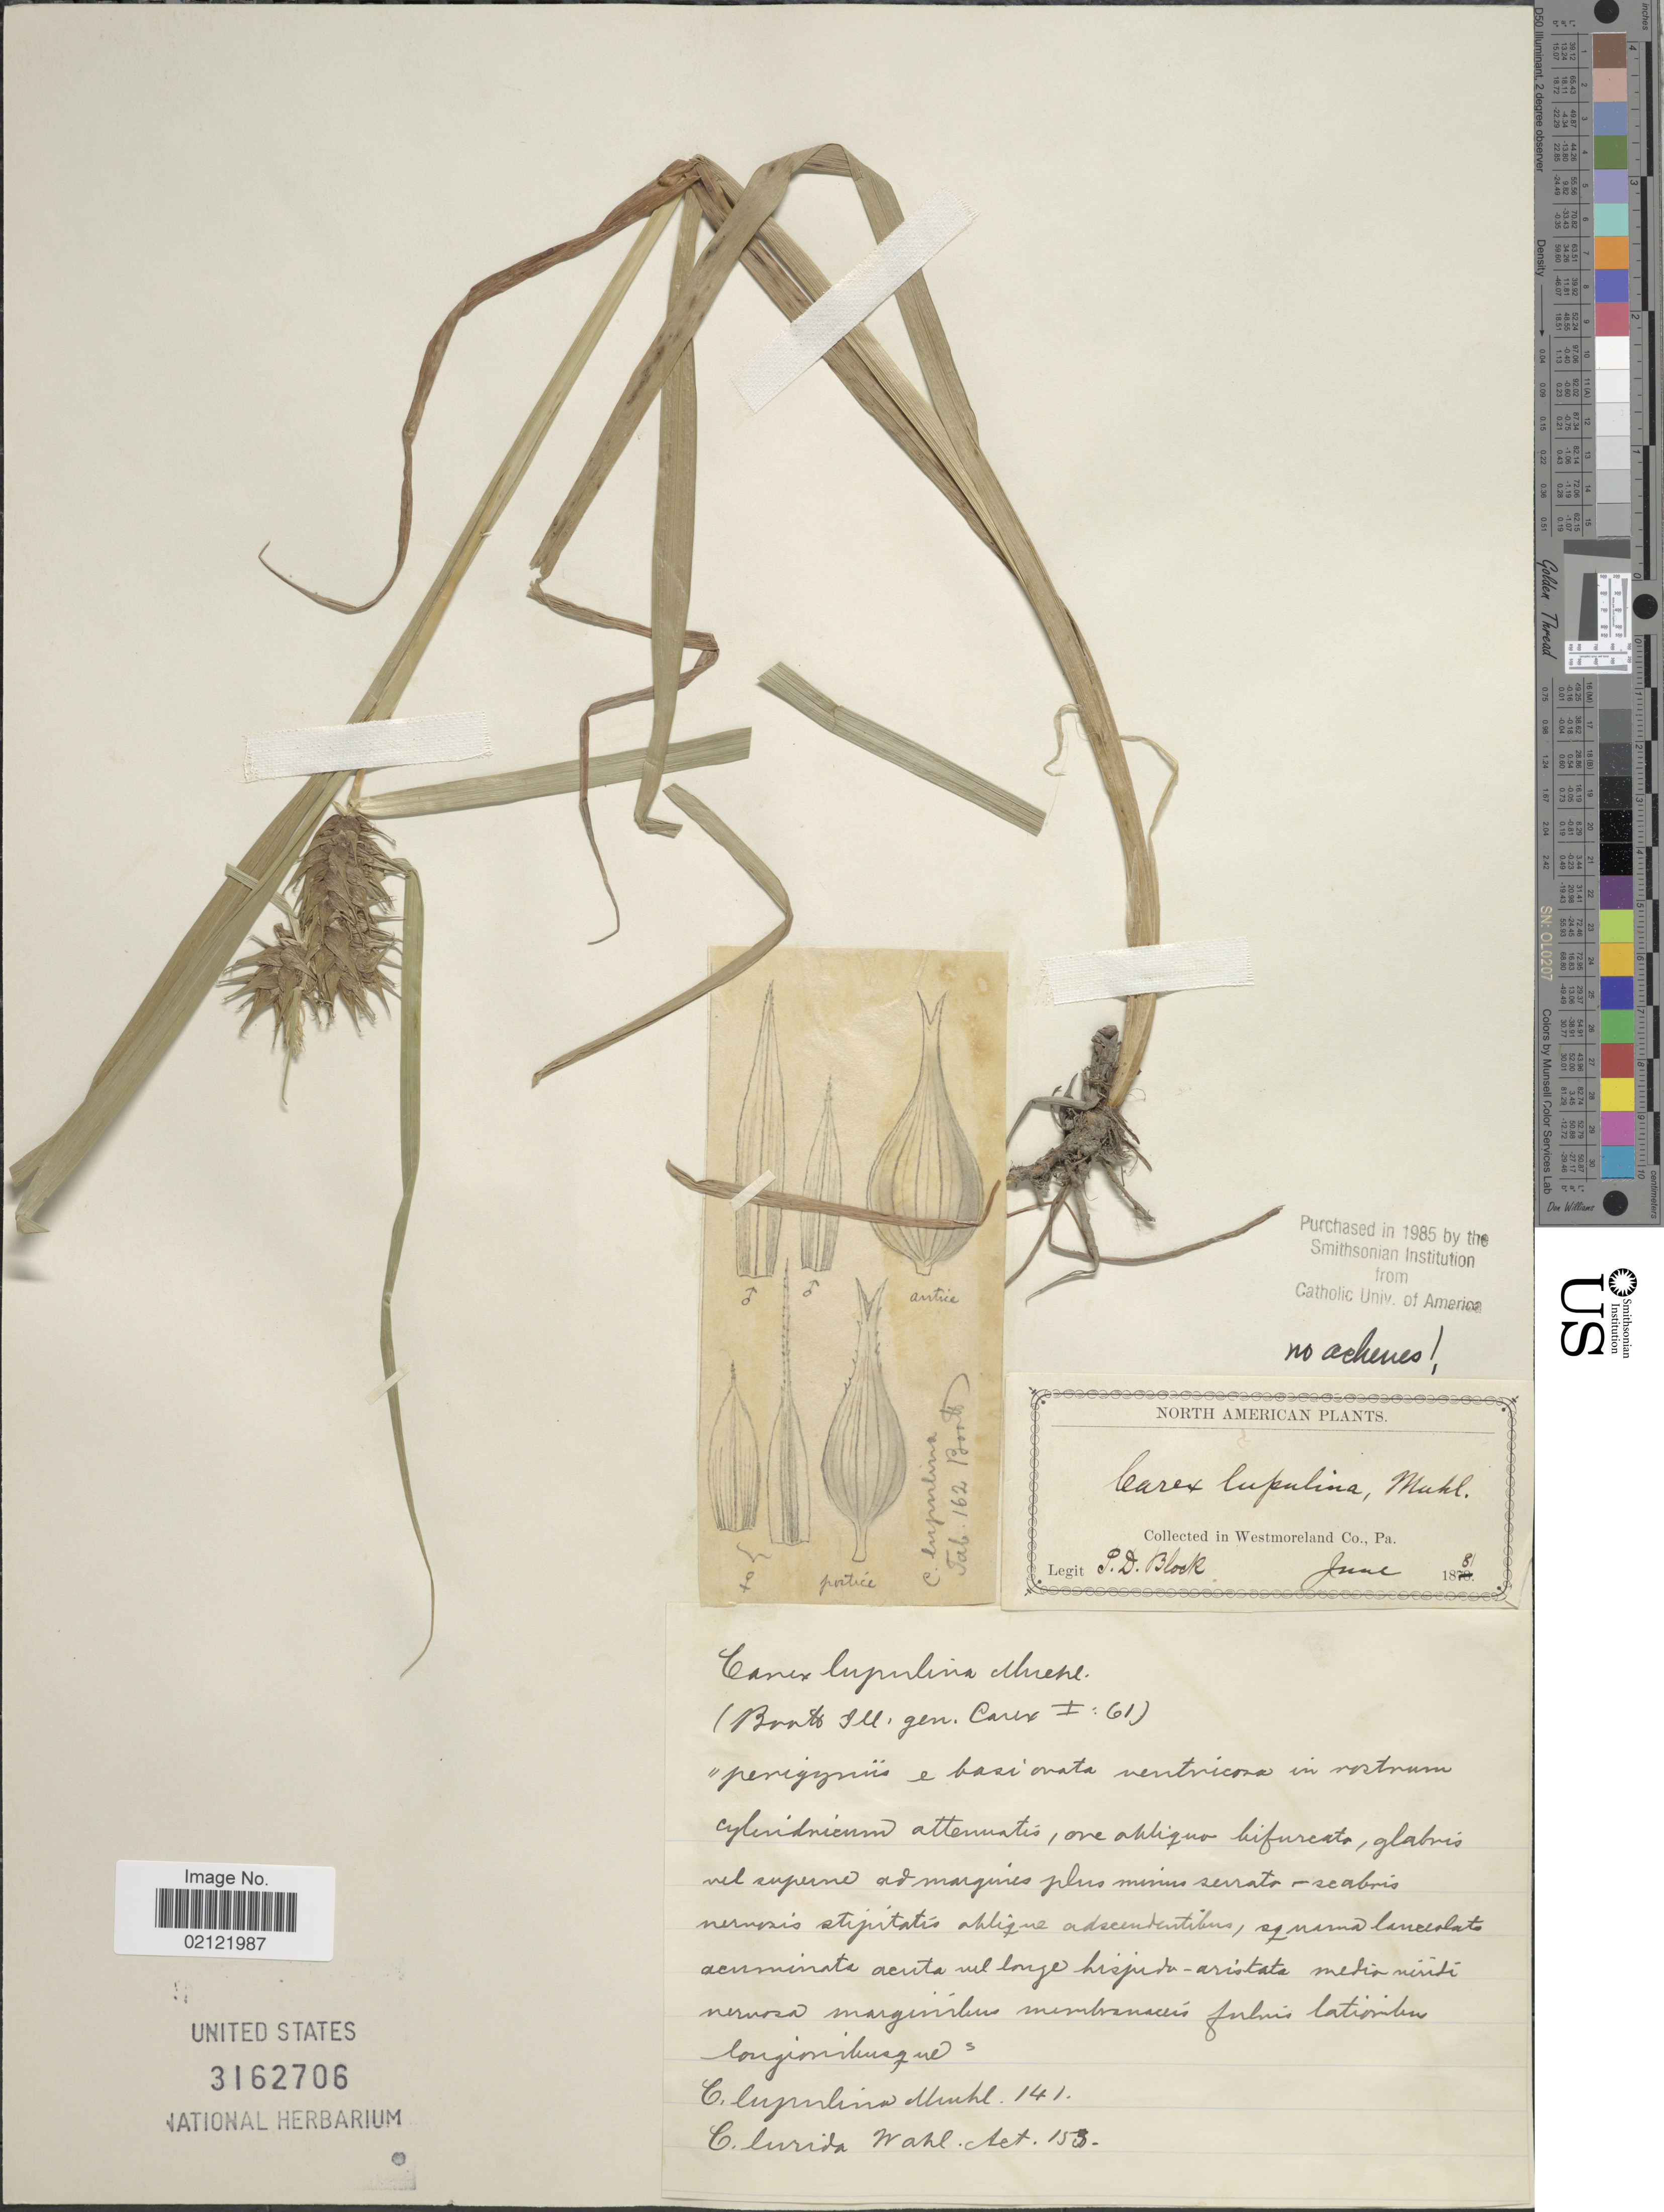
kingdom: Plantae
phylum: Tracheophyta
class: Liliopsida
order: Poales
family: Cyperaceae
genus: Carex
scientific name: Carex lupulina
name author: Muhl. ex Willd.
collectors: P. De Block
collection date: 1881-06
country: United States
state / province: Pennsylvania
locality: Collected in Westmoreland Co.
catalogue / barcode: US 3162706